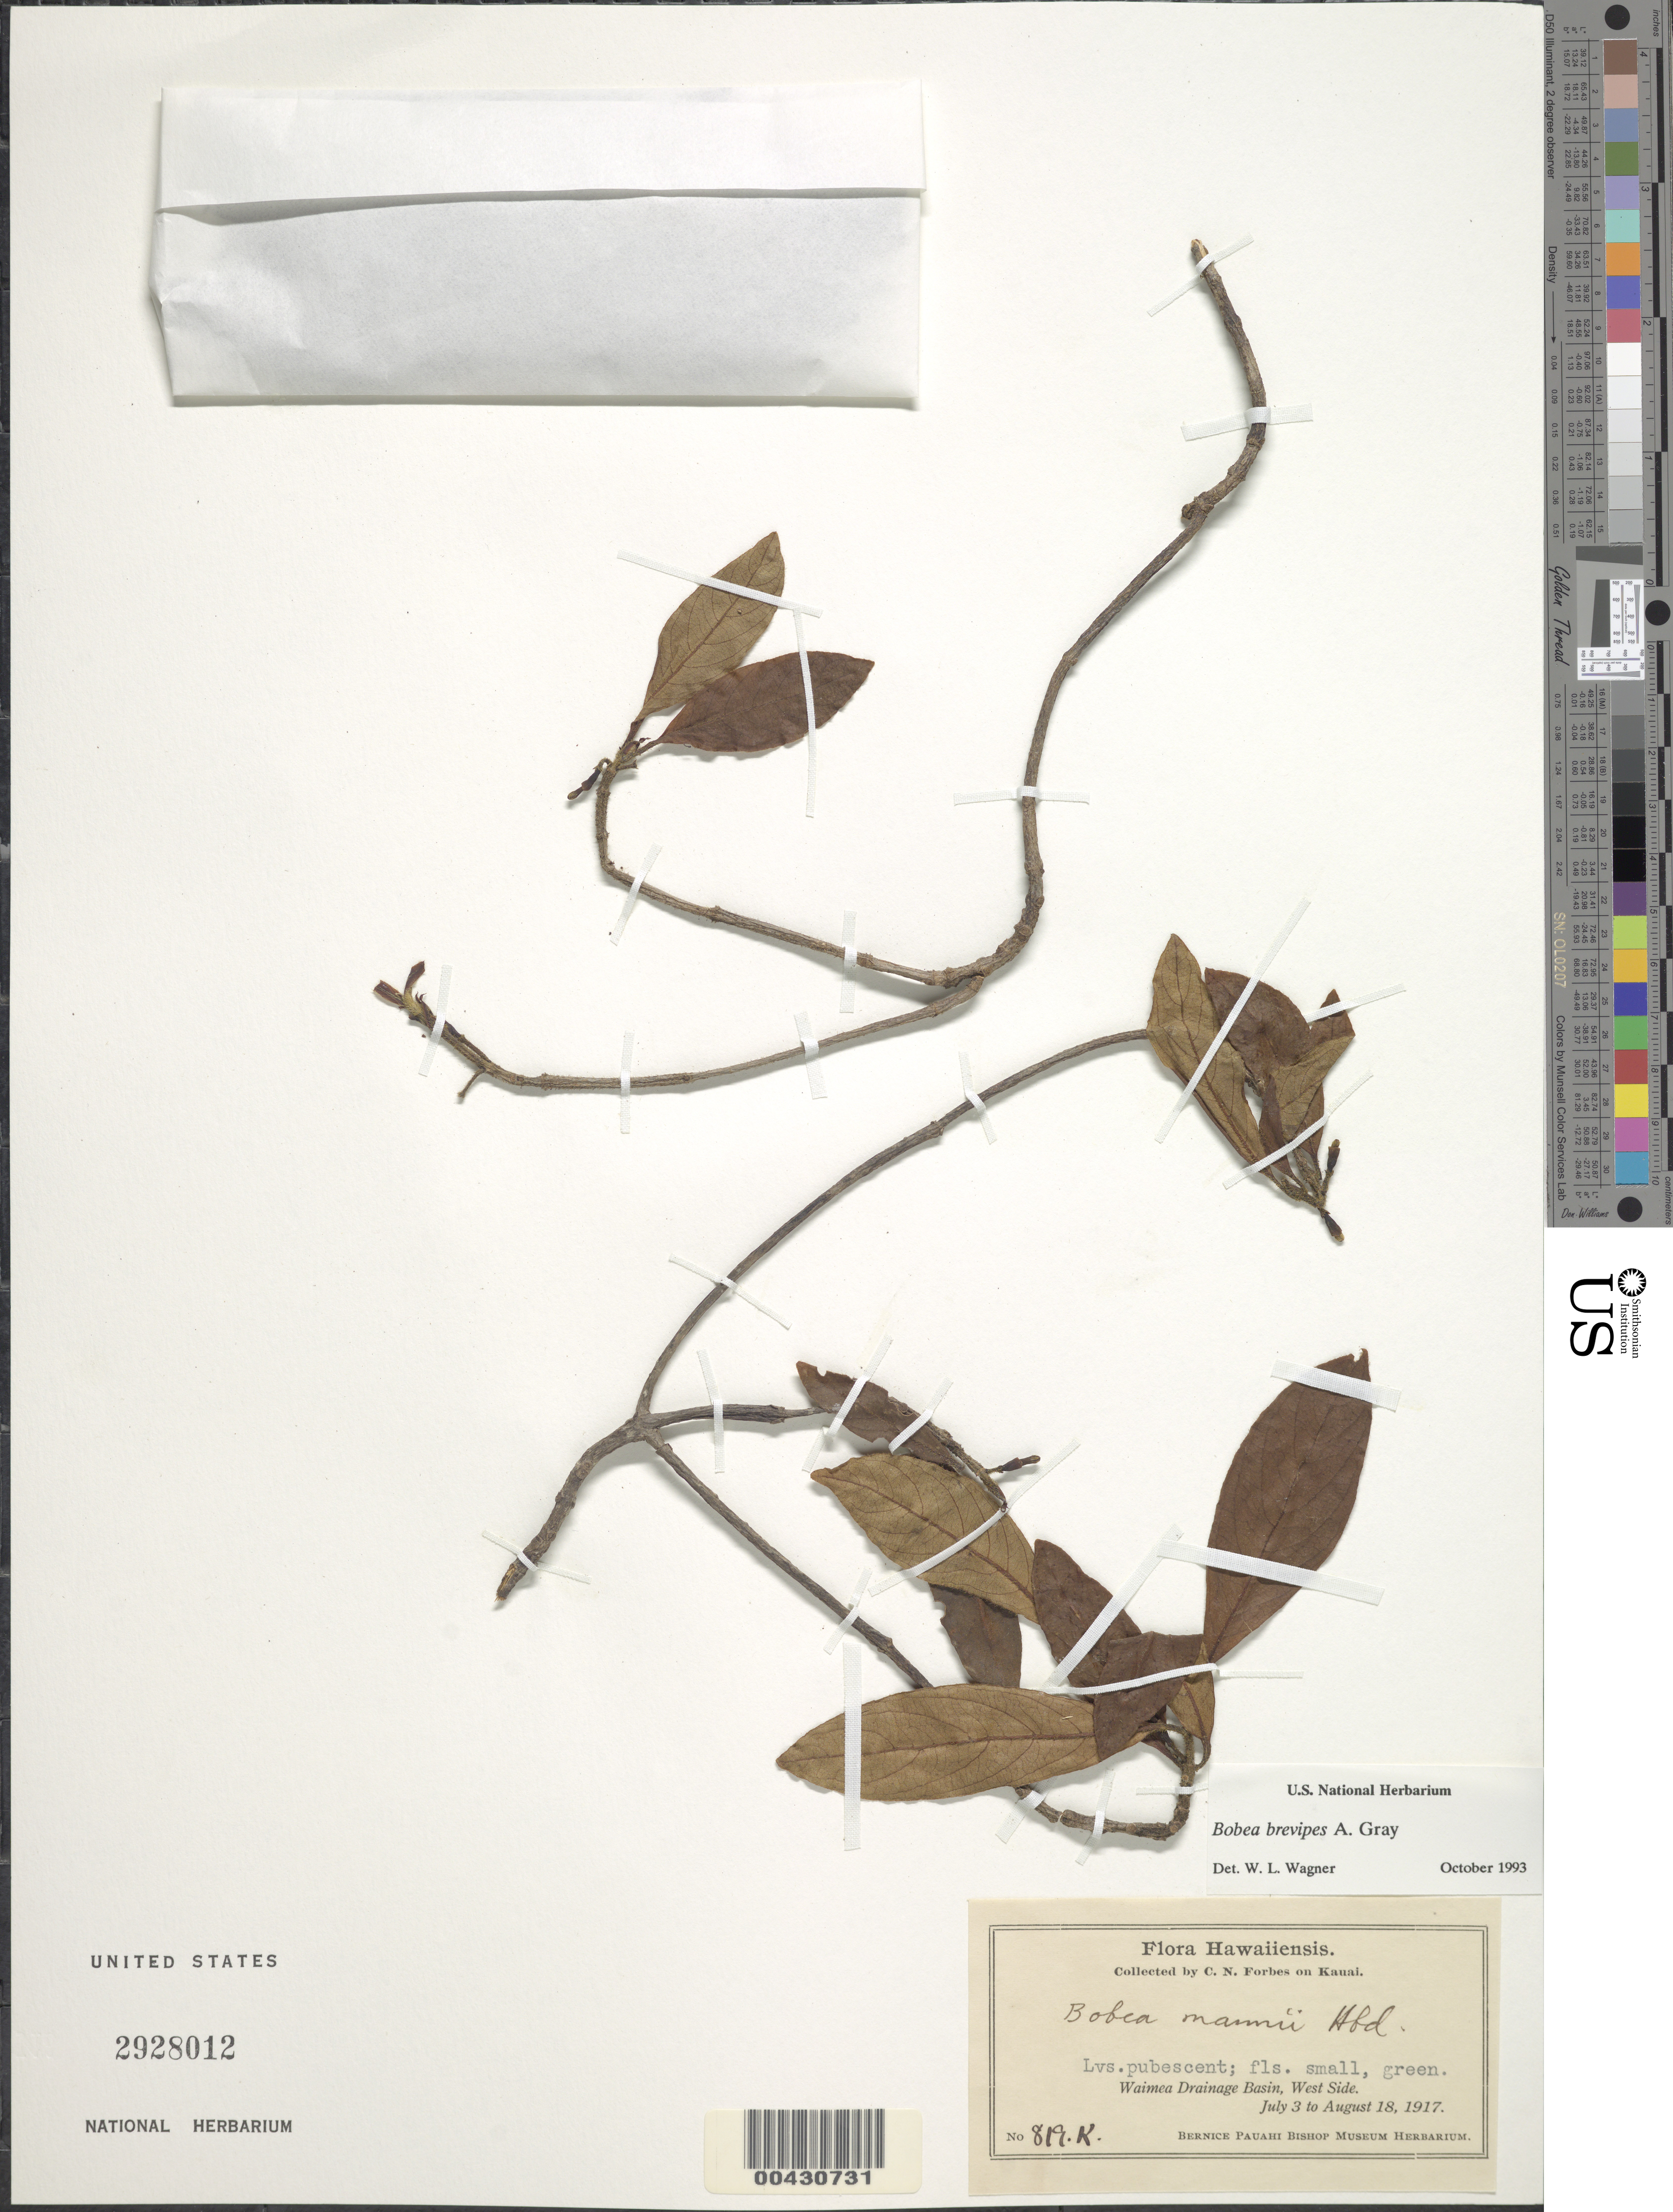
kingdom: Plantae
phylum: Tracheophyta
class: Magnoliopsida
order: Gentianales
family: Rubiaceae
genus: Bobea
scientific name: Bobea brevipes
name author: A. Gray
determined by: Wagner, W. L., (BOT), Smithsonian Institution - National Museum of Natural History (UNITED STATES)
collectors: C. N. Forbes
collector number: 819.K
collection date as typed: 3 Jul 1917 to 18 Aug 1917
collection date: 1917-07-03/1917-08-18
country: United States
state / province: Hawaii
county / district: Kauai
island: Kaua'i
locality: Waimea Drainage Basin, W side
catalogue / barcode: US 2928012